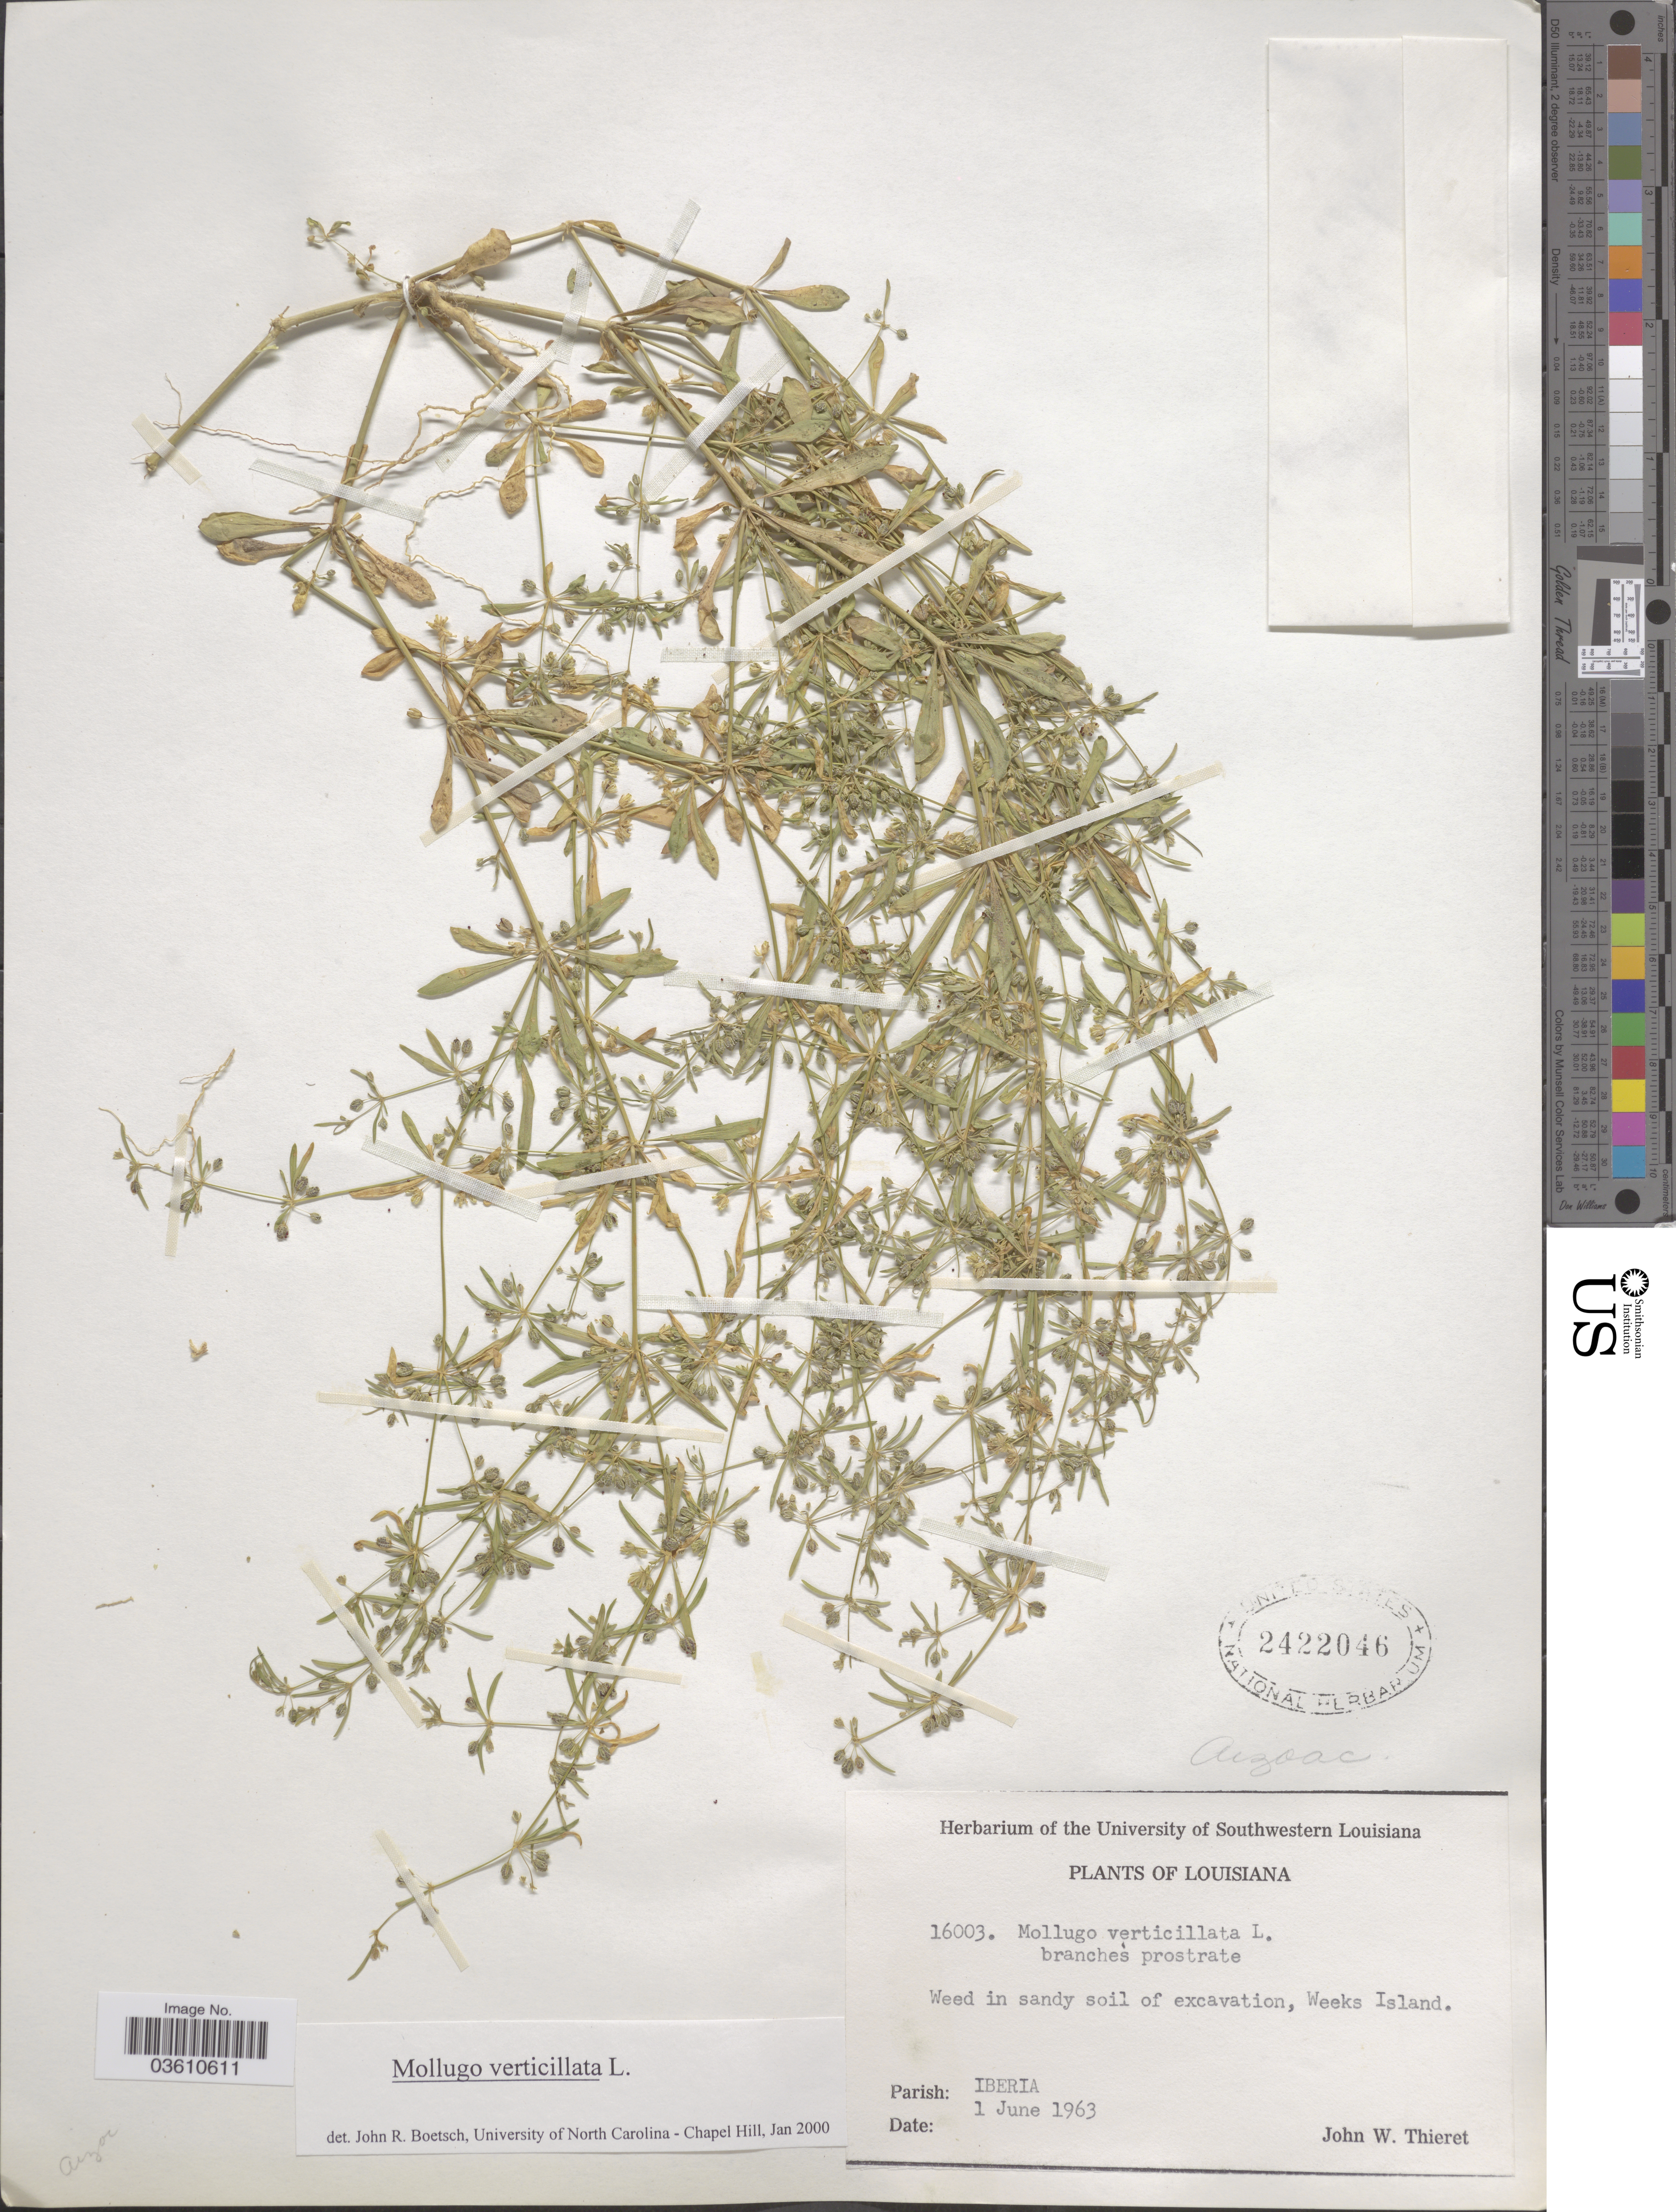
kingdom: Plantae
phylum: Tracheophyta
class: Magnoliopsida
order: Caryophyllales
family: Molluginaceae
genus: Mollugo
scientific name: Mollugo verticillata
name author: L.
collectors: J. W. Thieret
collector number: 16003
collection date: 1963-06-01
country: United States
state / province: Louisiana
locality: Weeks Island. Parish: Iberia.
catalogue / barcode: US 2422046